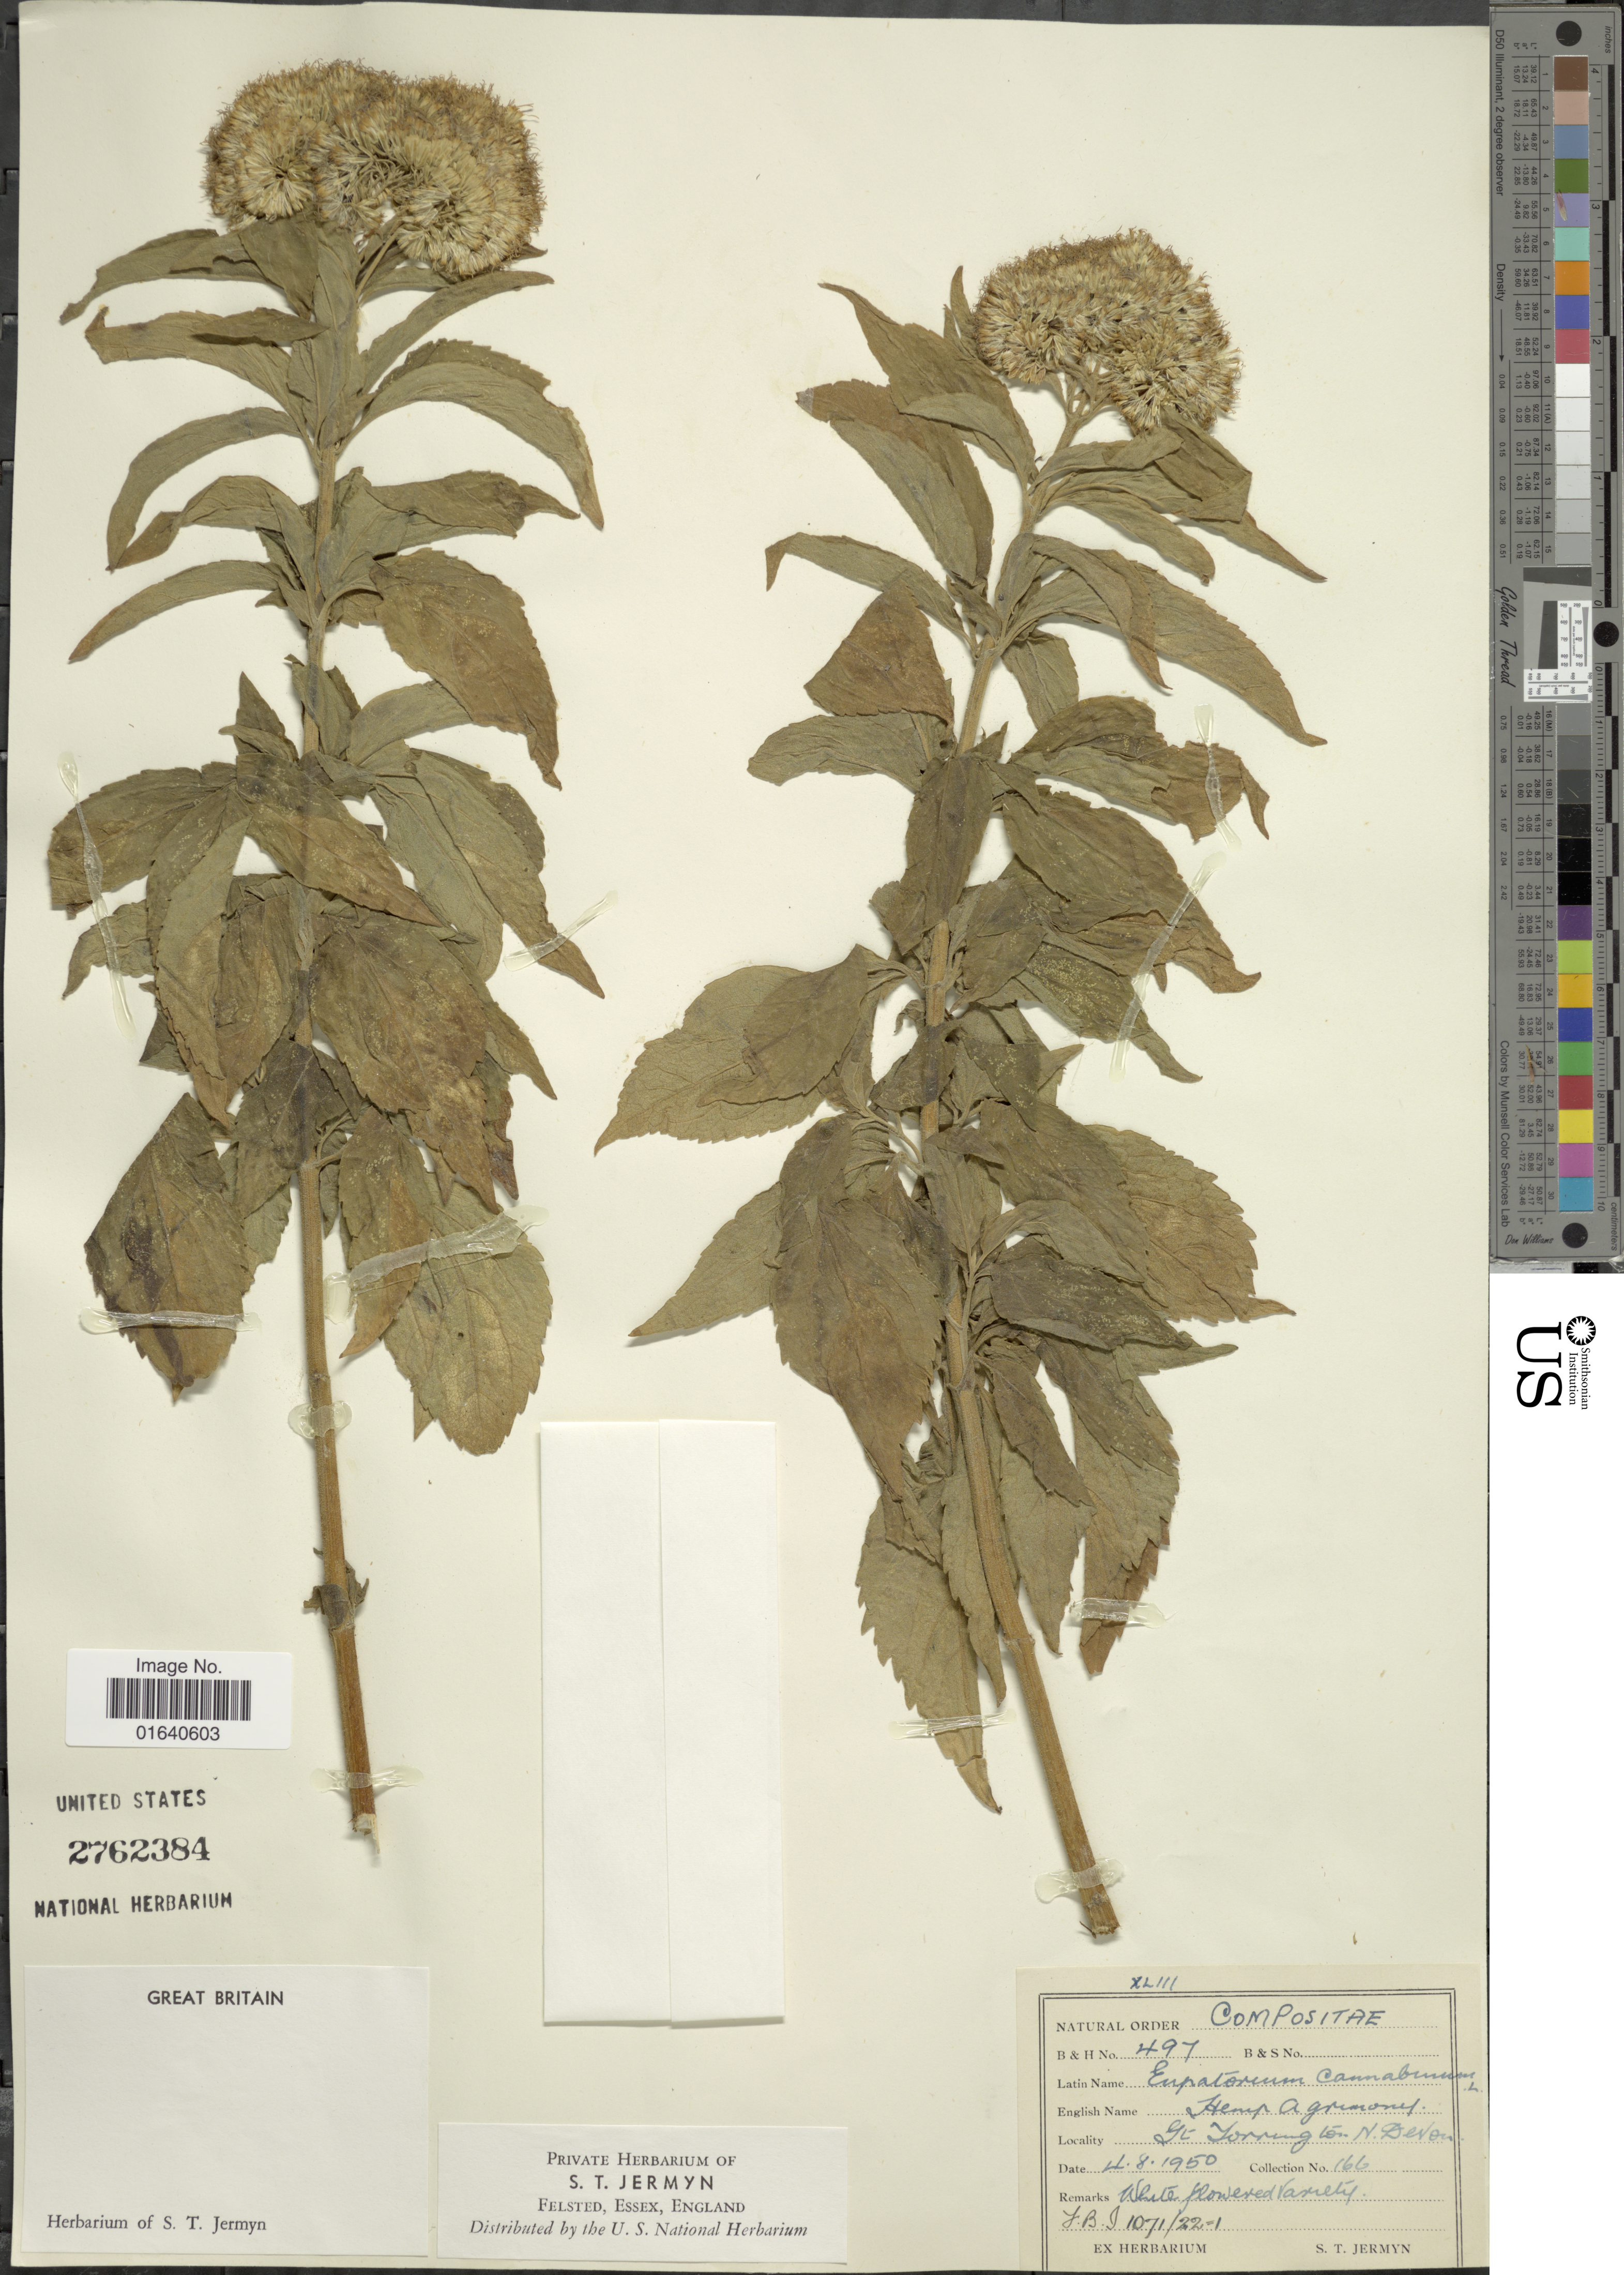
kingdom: Plantae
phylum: Tracheophyta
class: Magnoliopsida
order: Asterales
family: Asteraceae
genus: Eupatorium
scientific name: Eupatorium cannabinum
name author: L.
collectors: S. Jermyn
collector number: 166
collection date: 1950-08-04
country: United Kingdom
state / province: England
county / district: Devon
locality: Great Torrington, N Devon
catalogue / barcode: US 2762384